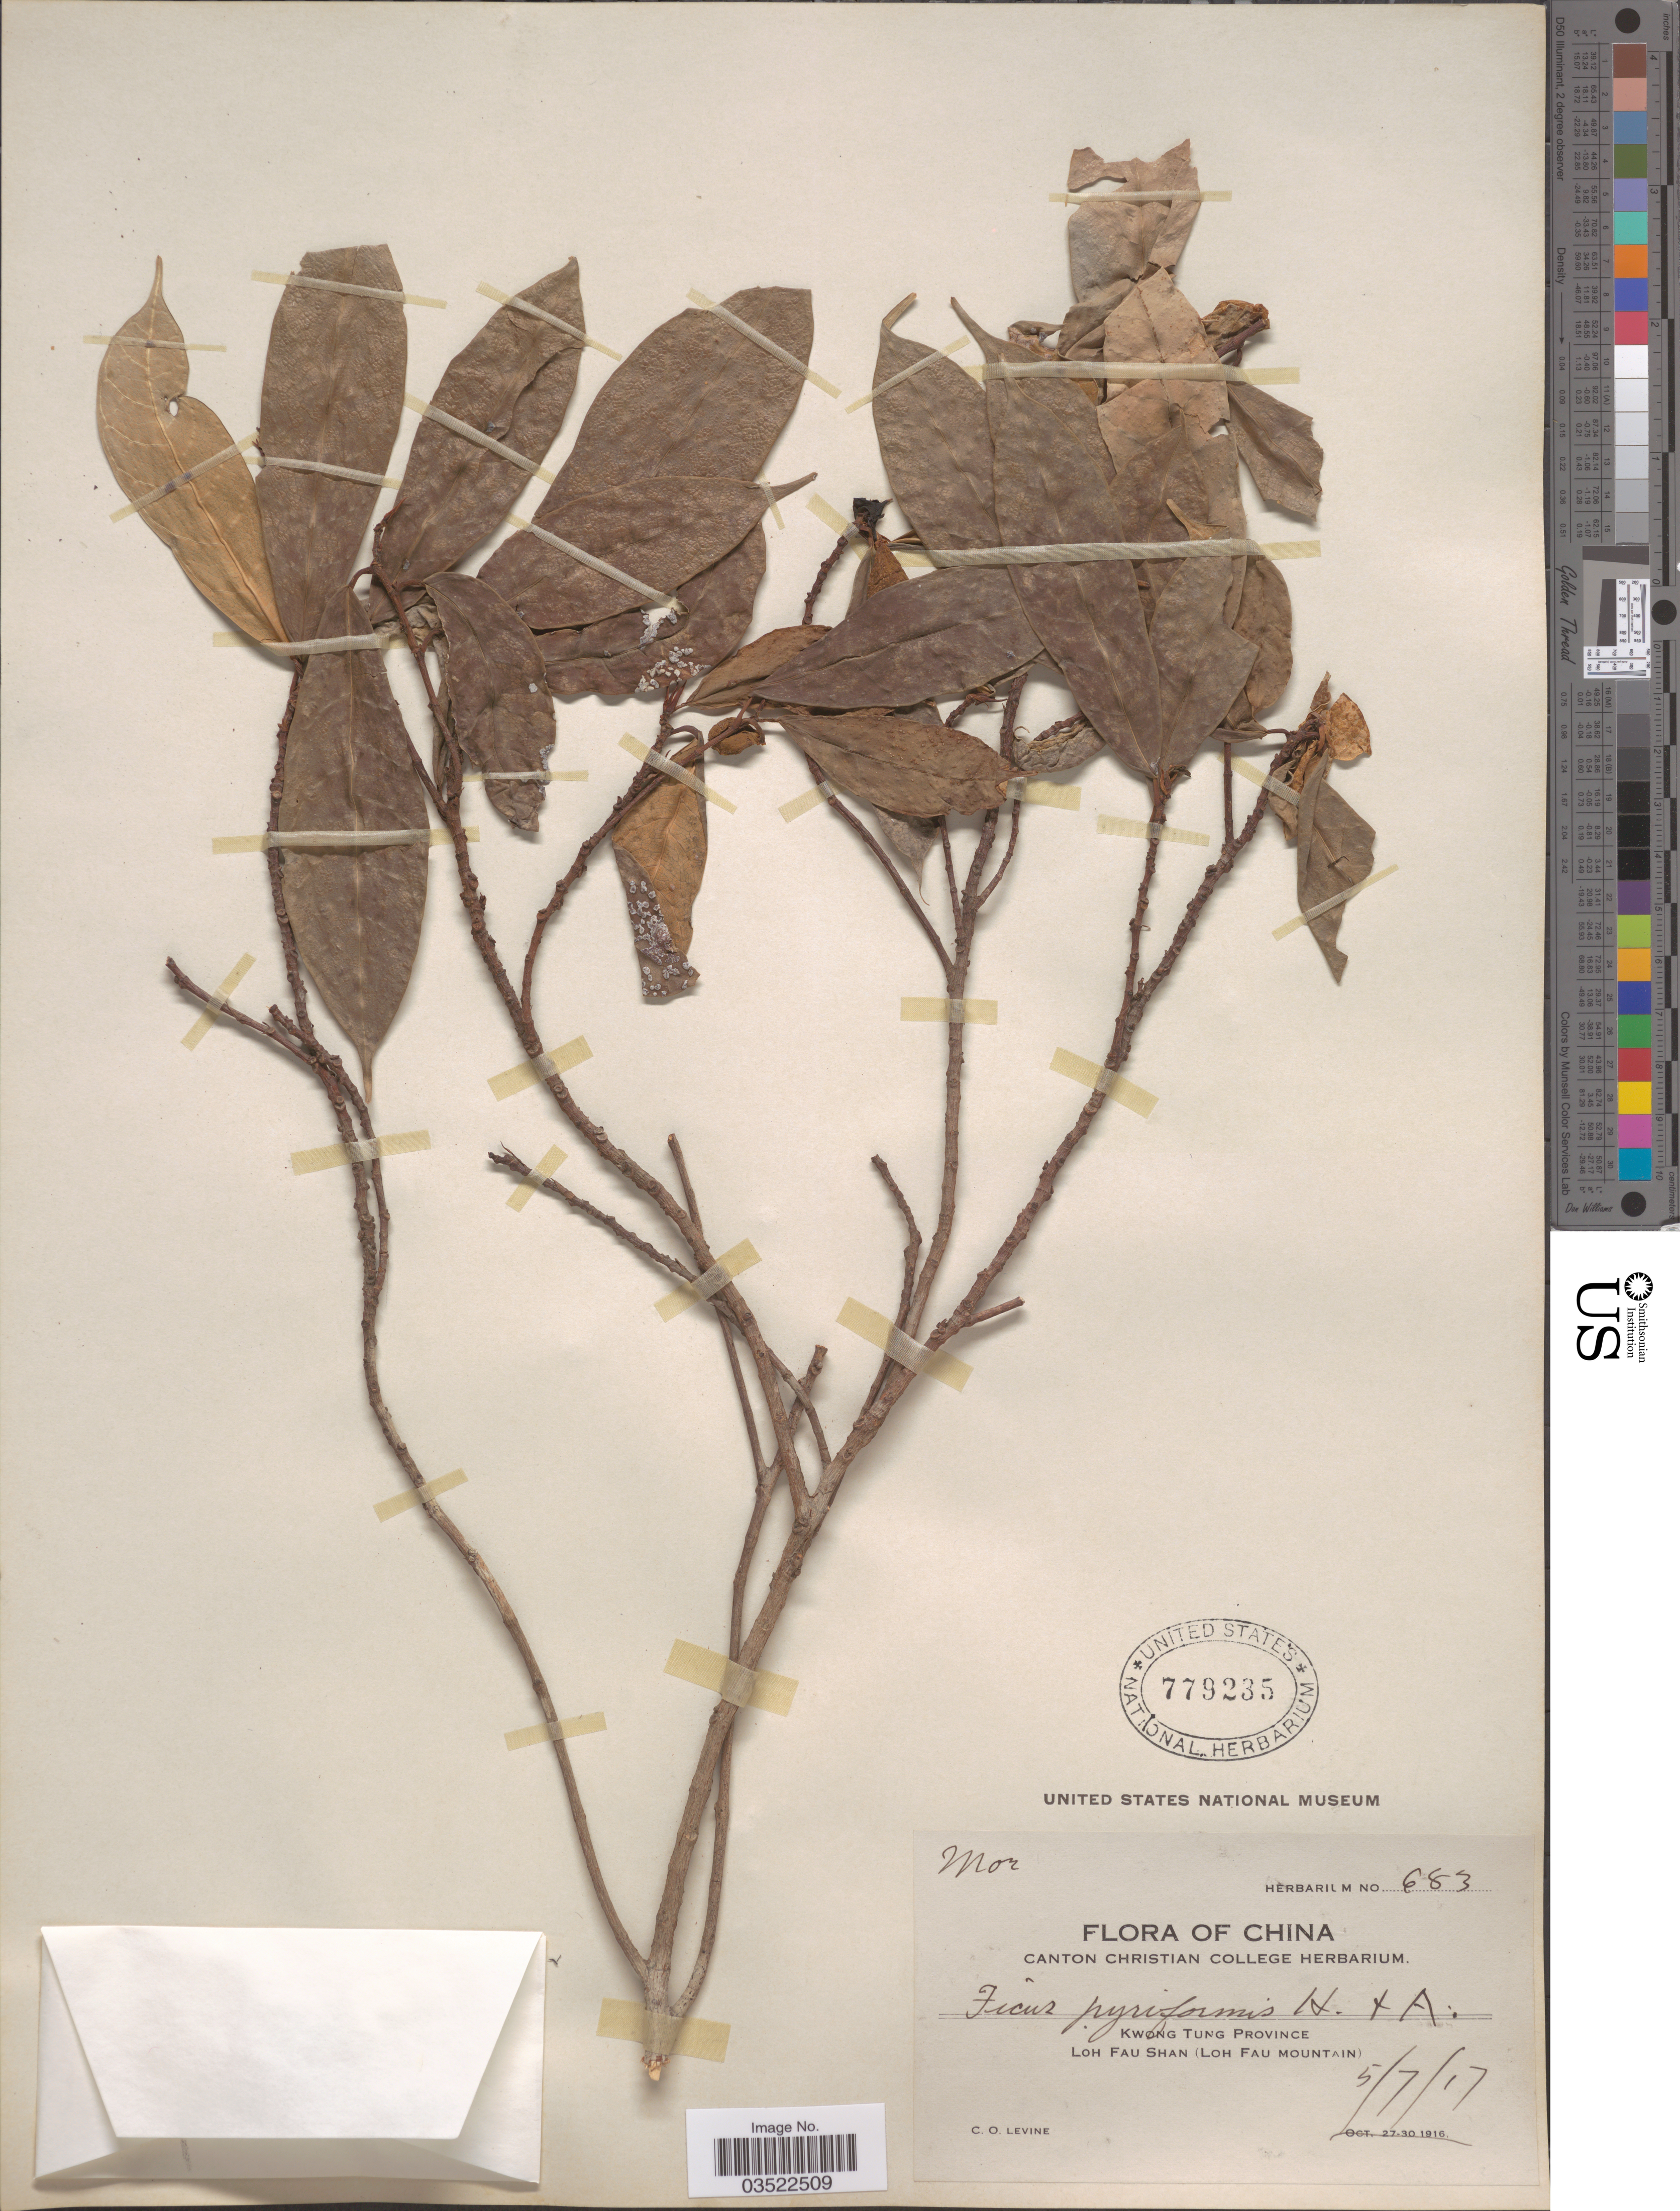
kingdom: Plantae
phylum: Tracheophyta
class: Magnoliopsida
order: Rosales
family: Moraceae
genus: Ficus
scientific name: Ficus pyriformis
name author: Hook. & Arn.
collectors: C. O. Levine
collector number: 683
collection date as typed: Transcribed d/m/y: 5/7/17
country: China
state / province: Guangdong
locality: Kwong Tung Province. Loh Fau Shan (Loh Fau Mountain).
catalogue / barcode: US 779235